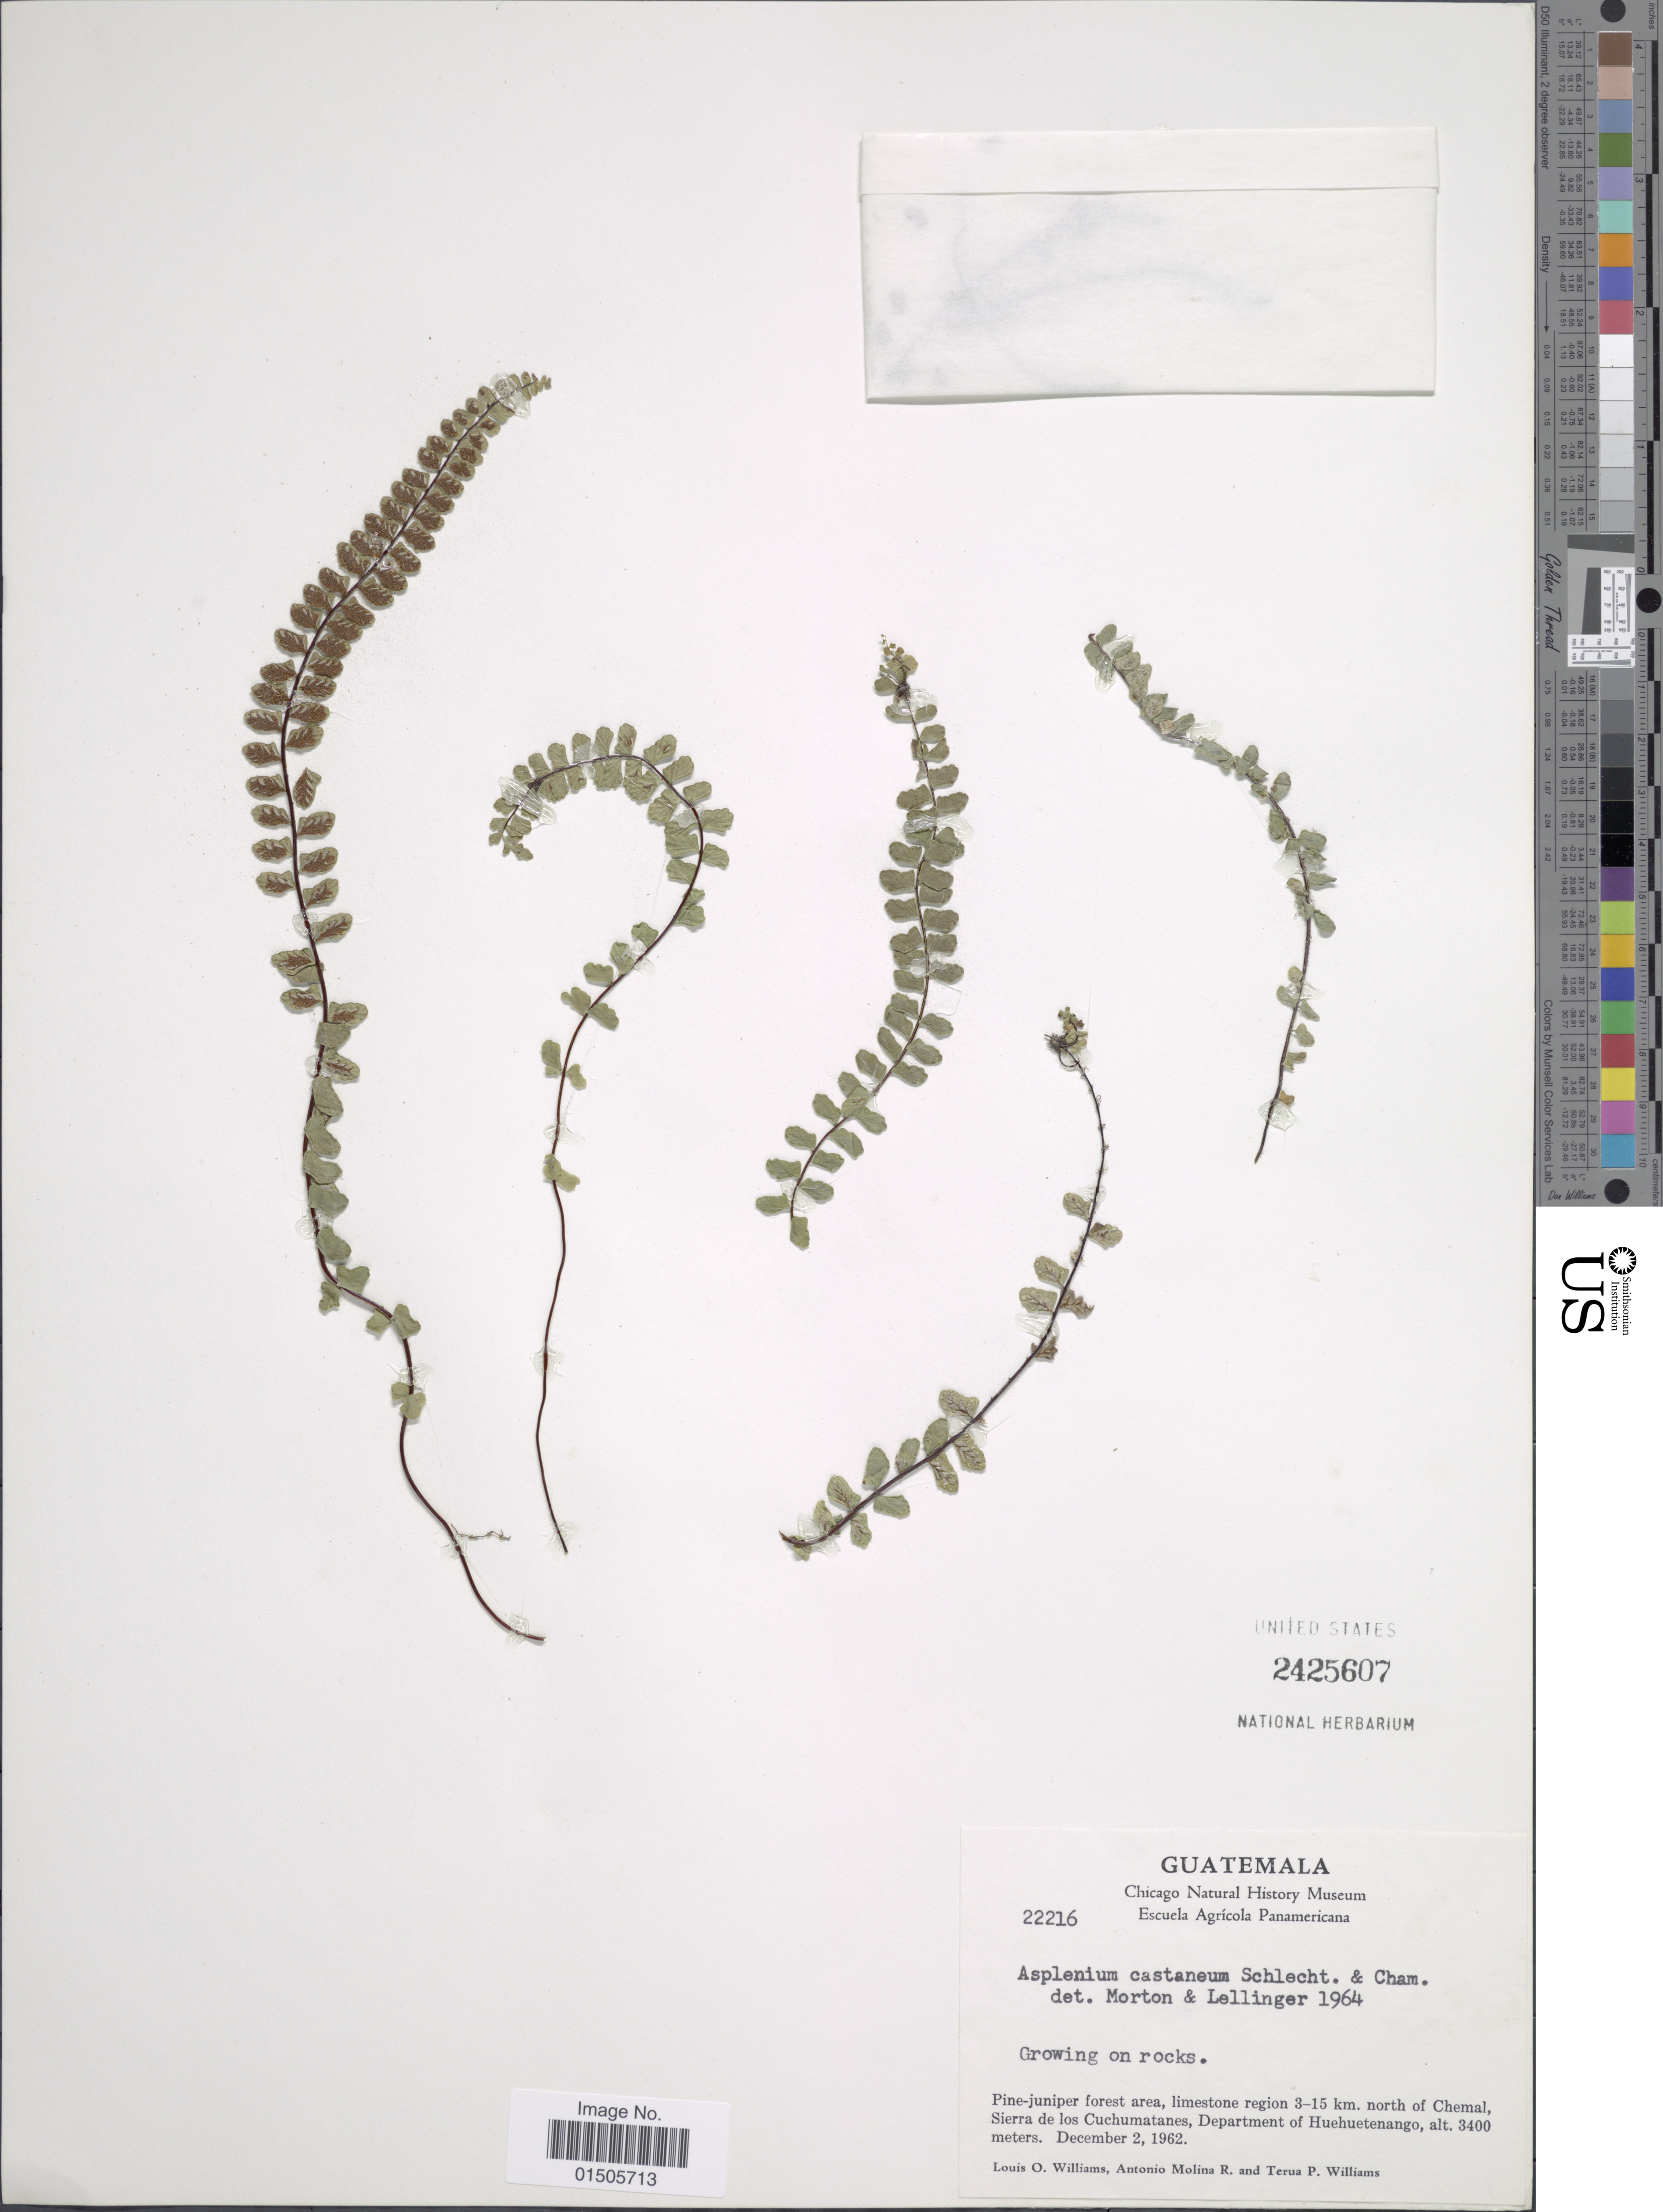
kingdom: Plantae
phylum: Tracheophyta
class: Polypodiopsida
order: Polypodiales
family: Aspleniaceae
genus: Asplenium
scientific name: Asplenium castaneum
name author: Schltdl. & Cham.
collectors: L. O. Williams, A. Molina R. & T. P. Williams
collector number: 22216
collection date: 1962-12-02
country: Guatemala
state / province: Huehuetenango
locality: Pine juniper forest area, limestone region 3-15 km. north of Chemal, Sierra de los Cuchumatanes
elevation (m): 3400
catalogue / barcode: US 2425607